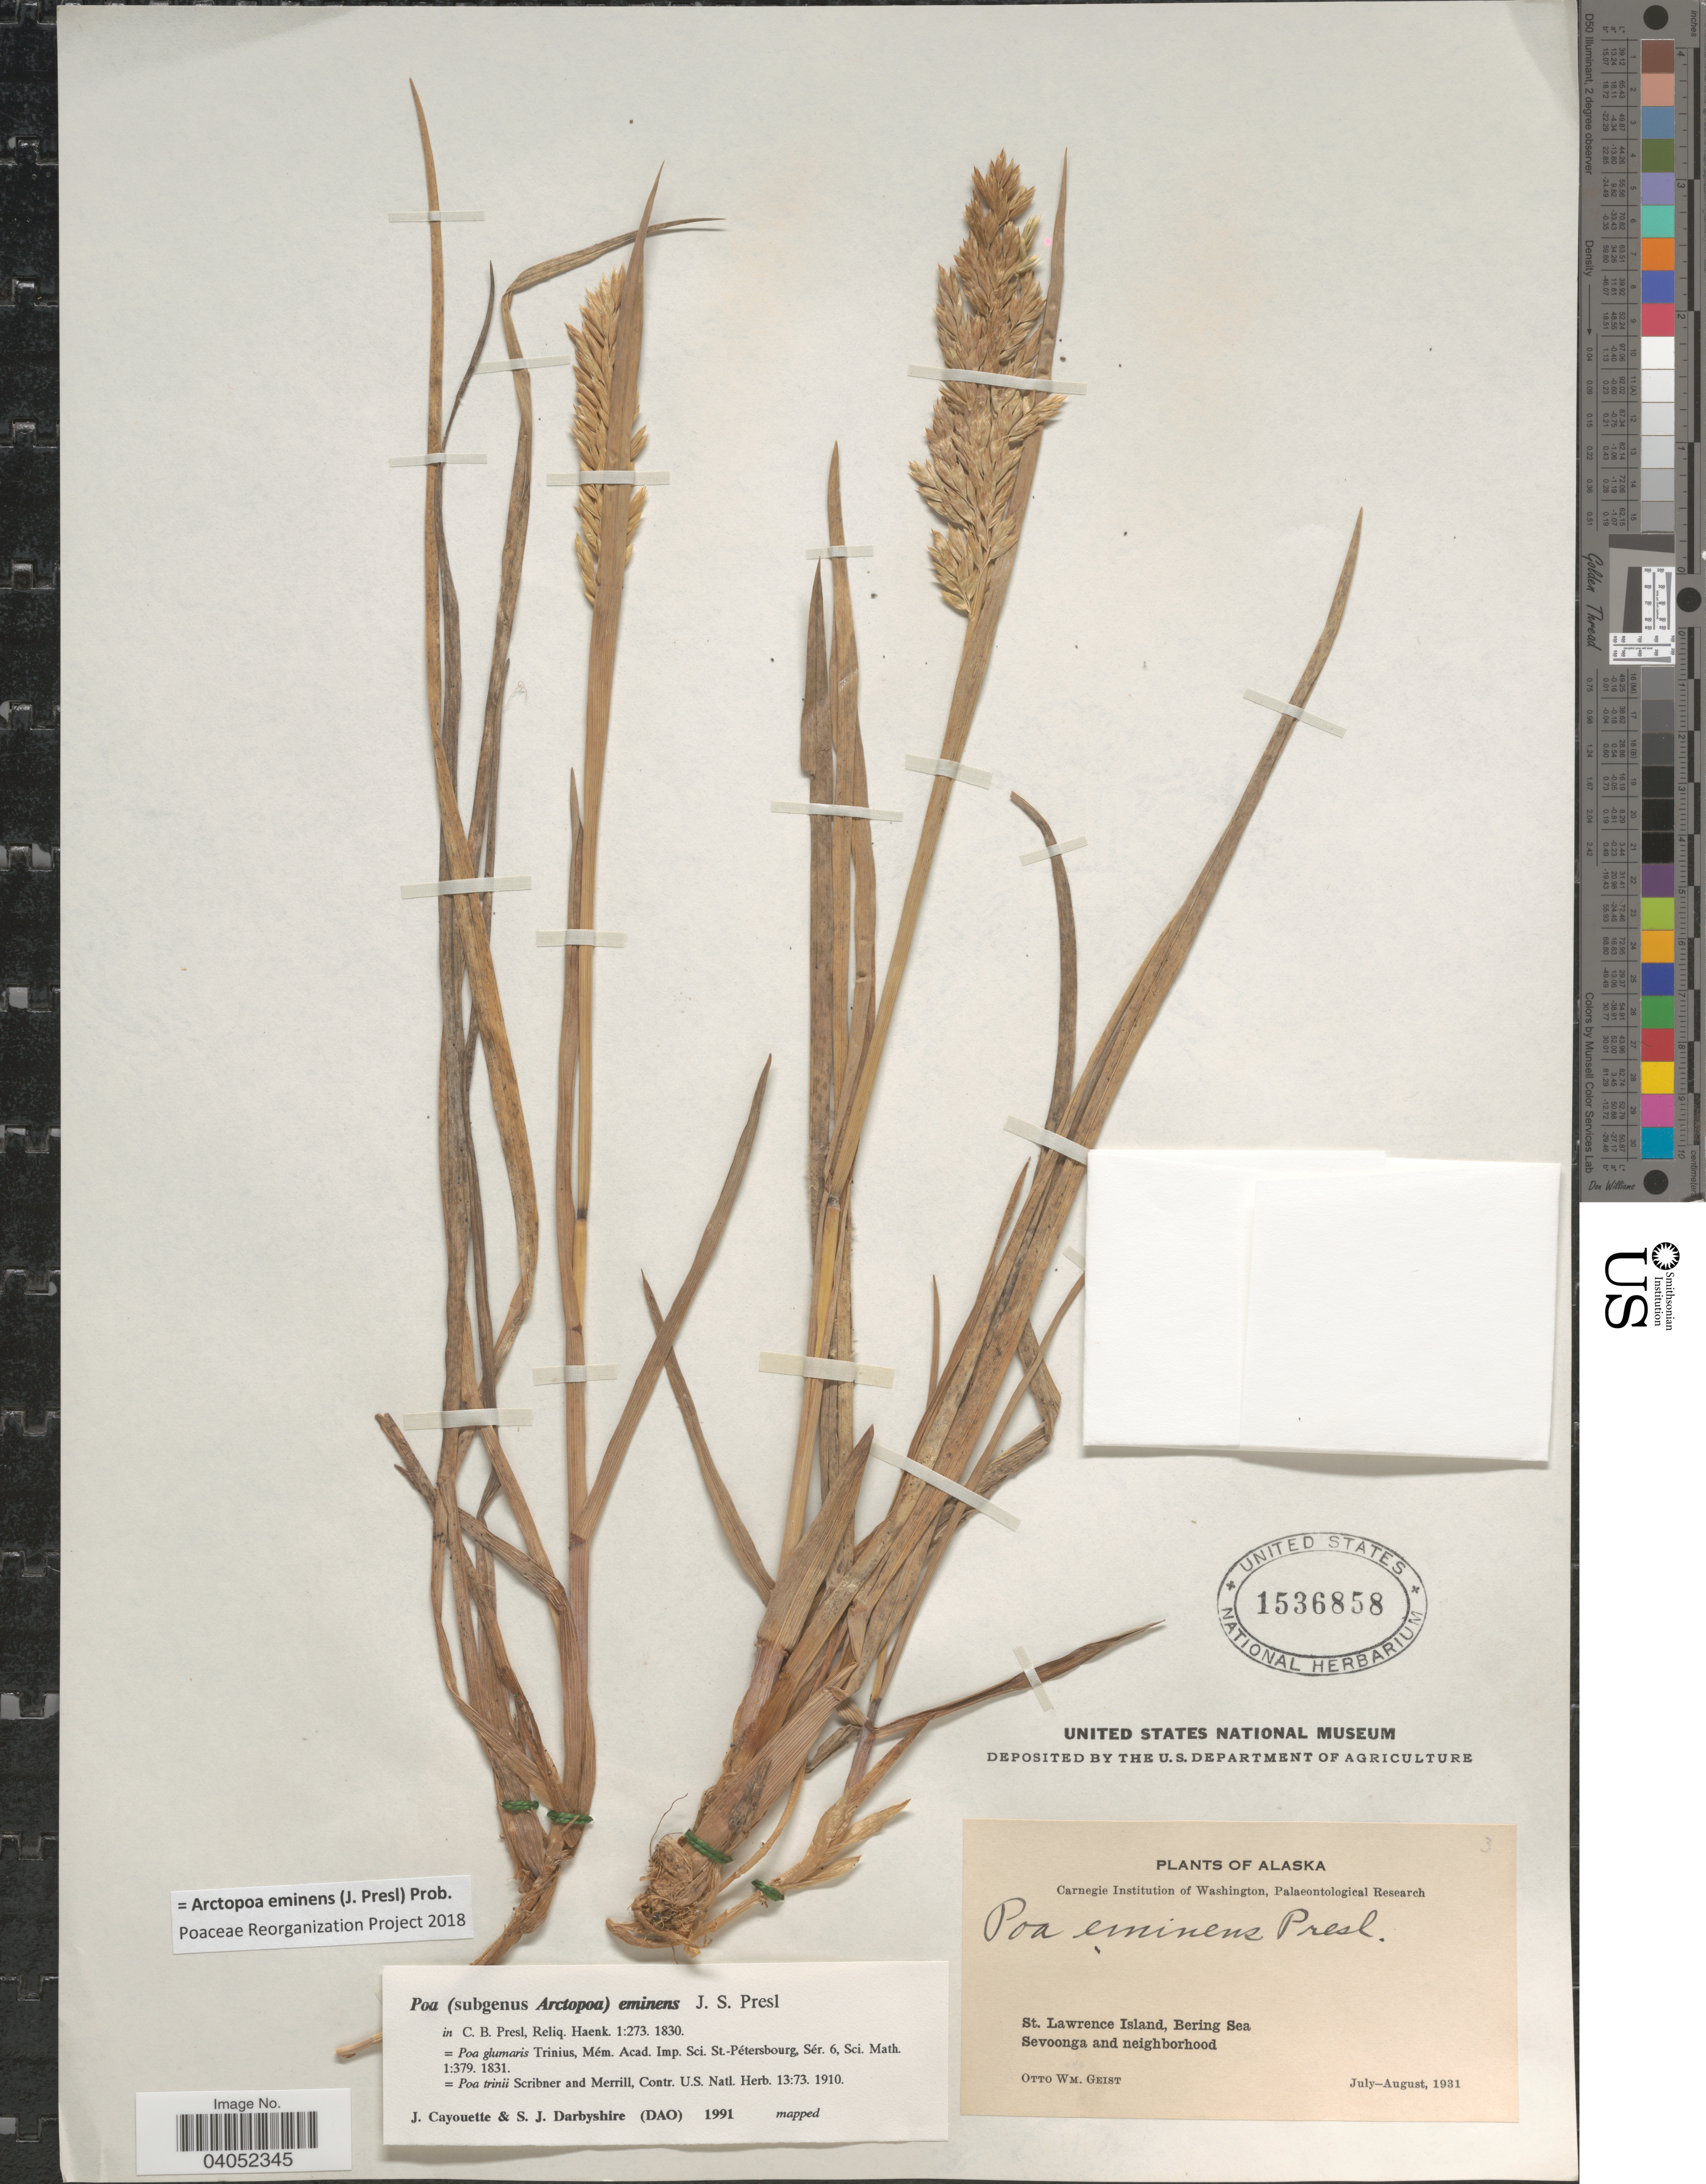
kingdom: Plantae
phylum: Tracheophyta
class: Liliopsida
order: Poales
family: Poaceae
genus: Arctopoa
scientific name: Arctopoa eminens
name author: (J. Presl) Prob.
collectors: O. Geist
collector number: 3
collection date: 1931-07/1931-08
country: United States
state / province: Alaska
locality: St. Lawrence Island, Bering Sea. Sevoonga and neighborhood.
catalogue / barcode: US 1536858